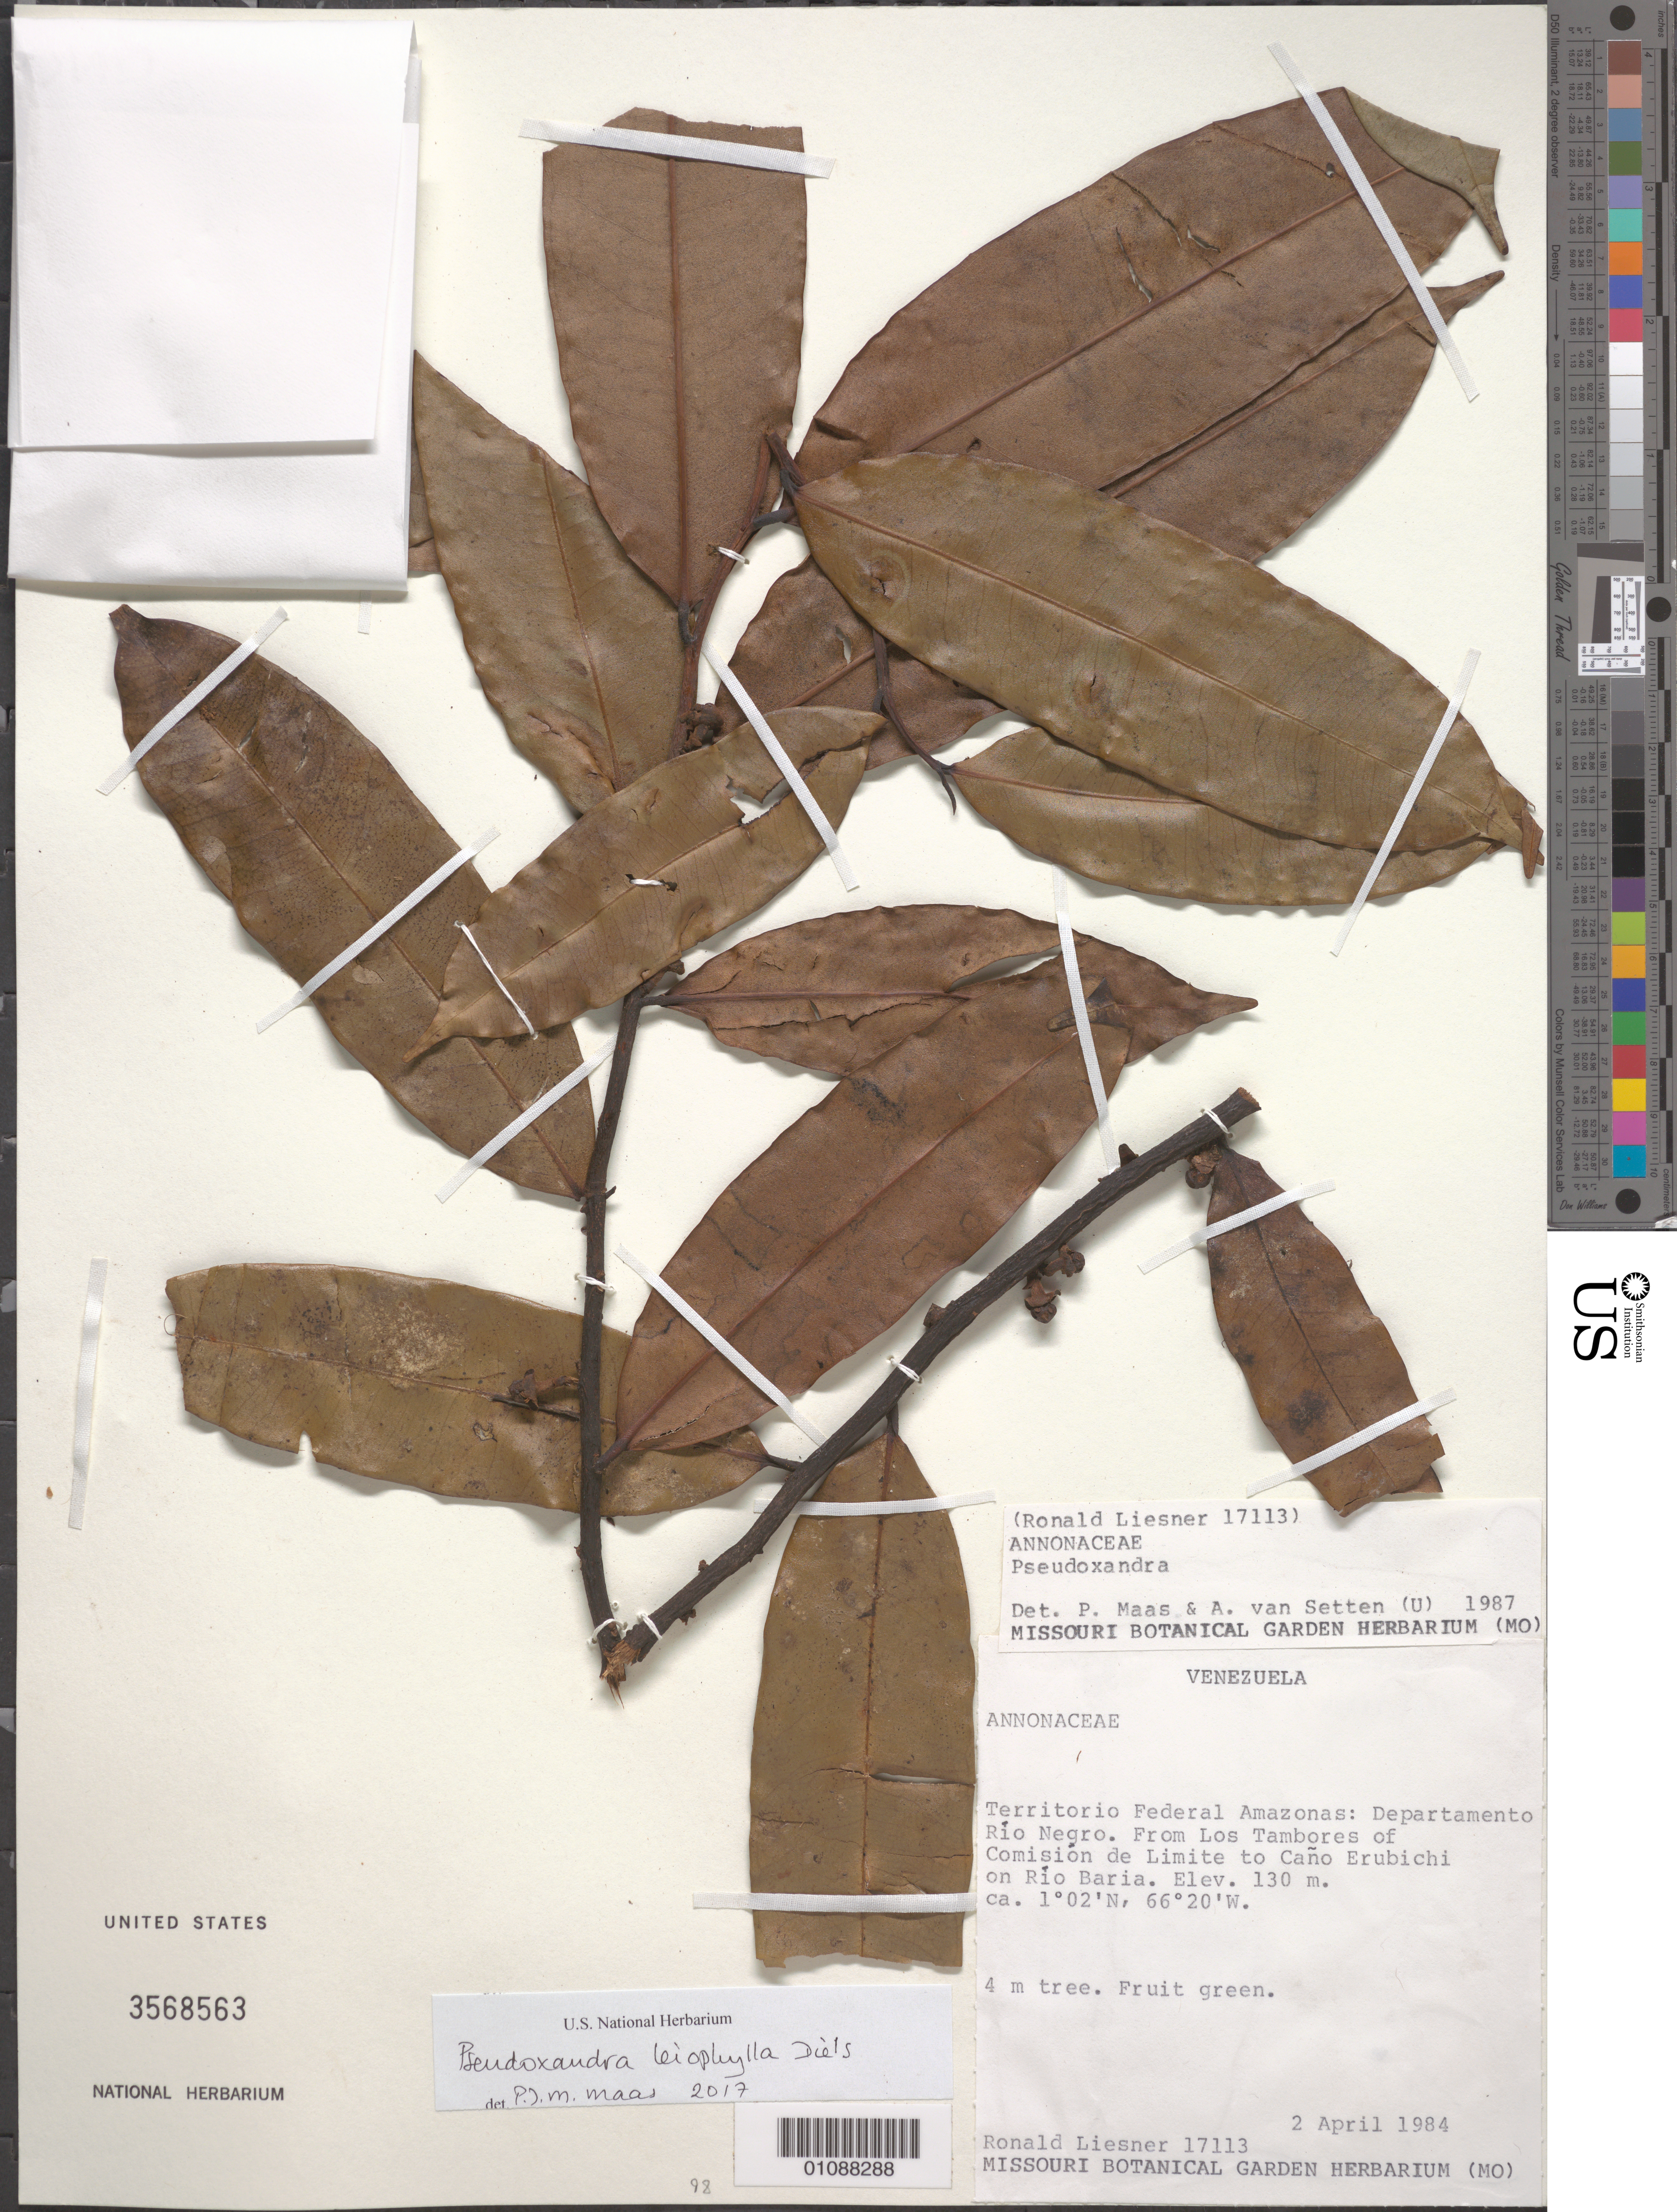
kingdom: Plantae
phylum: Tracheophyta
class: Magnoliopsida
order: Magnoliales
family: Annonaceae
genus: Pseudoxandra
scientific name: Pseudoxandra leiophylla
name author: (Diels) R.E. Fr.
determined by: Maas, P. J. M., Curator of the herbarium (U), Nationaal Herbarium Nederland (NETHERLANDS)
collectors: R. L. Liesner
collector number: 17113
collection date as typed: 2-Apr-84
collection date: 1984-04-02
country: Venezuela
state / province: Amazonas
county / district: Río Negro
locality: Los Tambores of Comision de Limite to Caño Erubichi on Río Baria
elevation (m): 130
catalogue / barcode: US 3568563